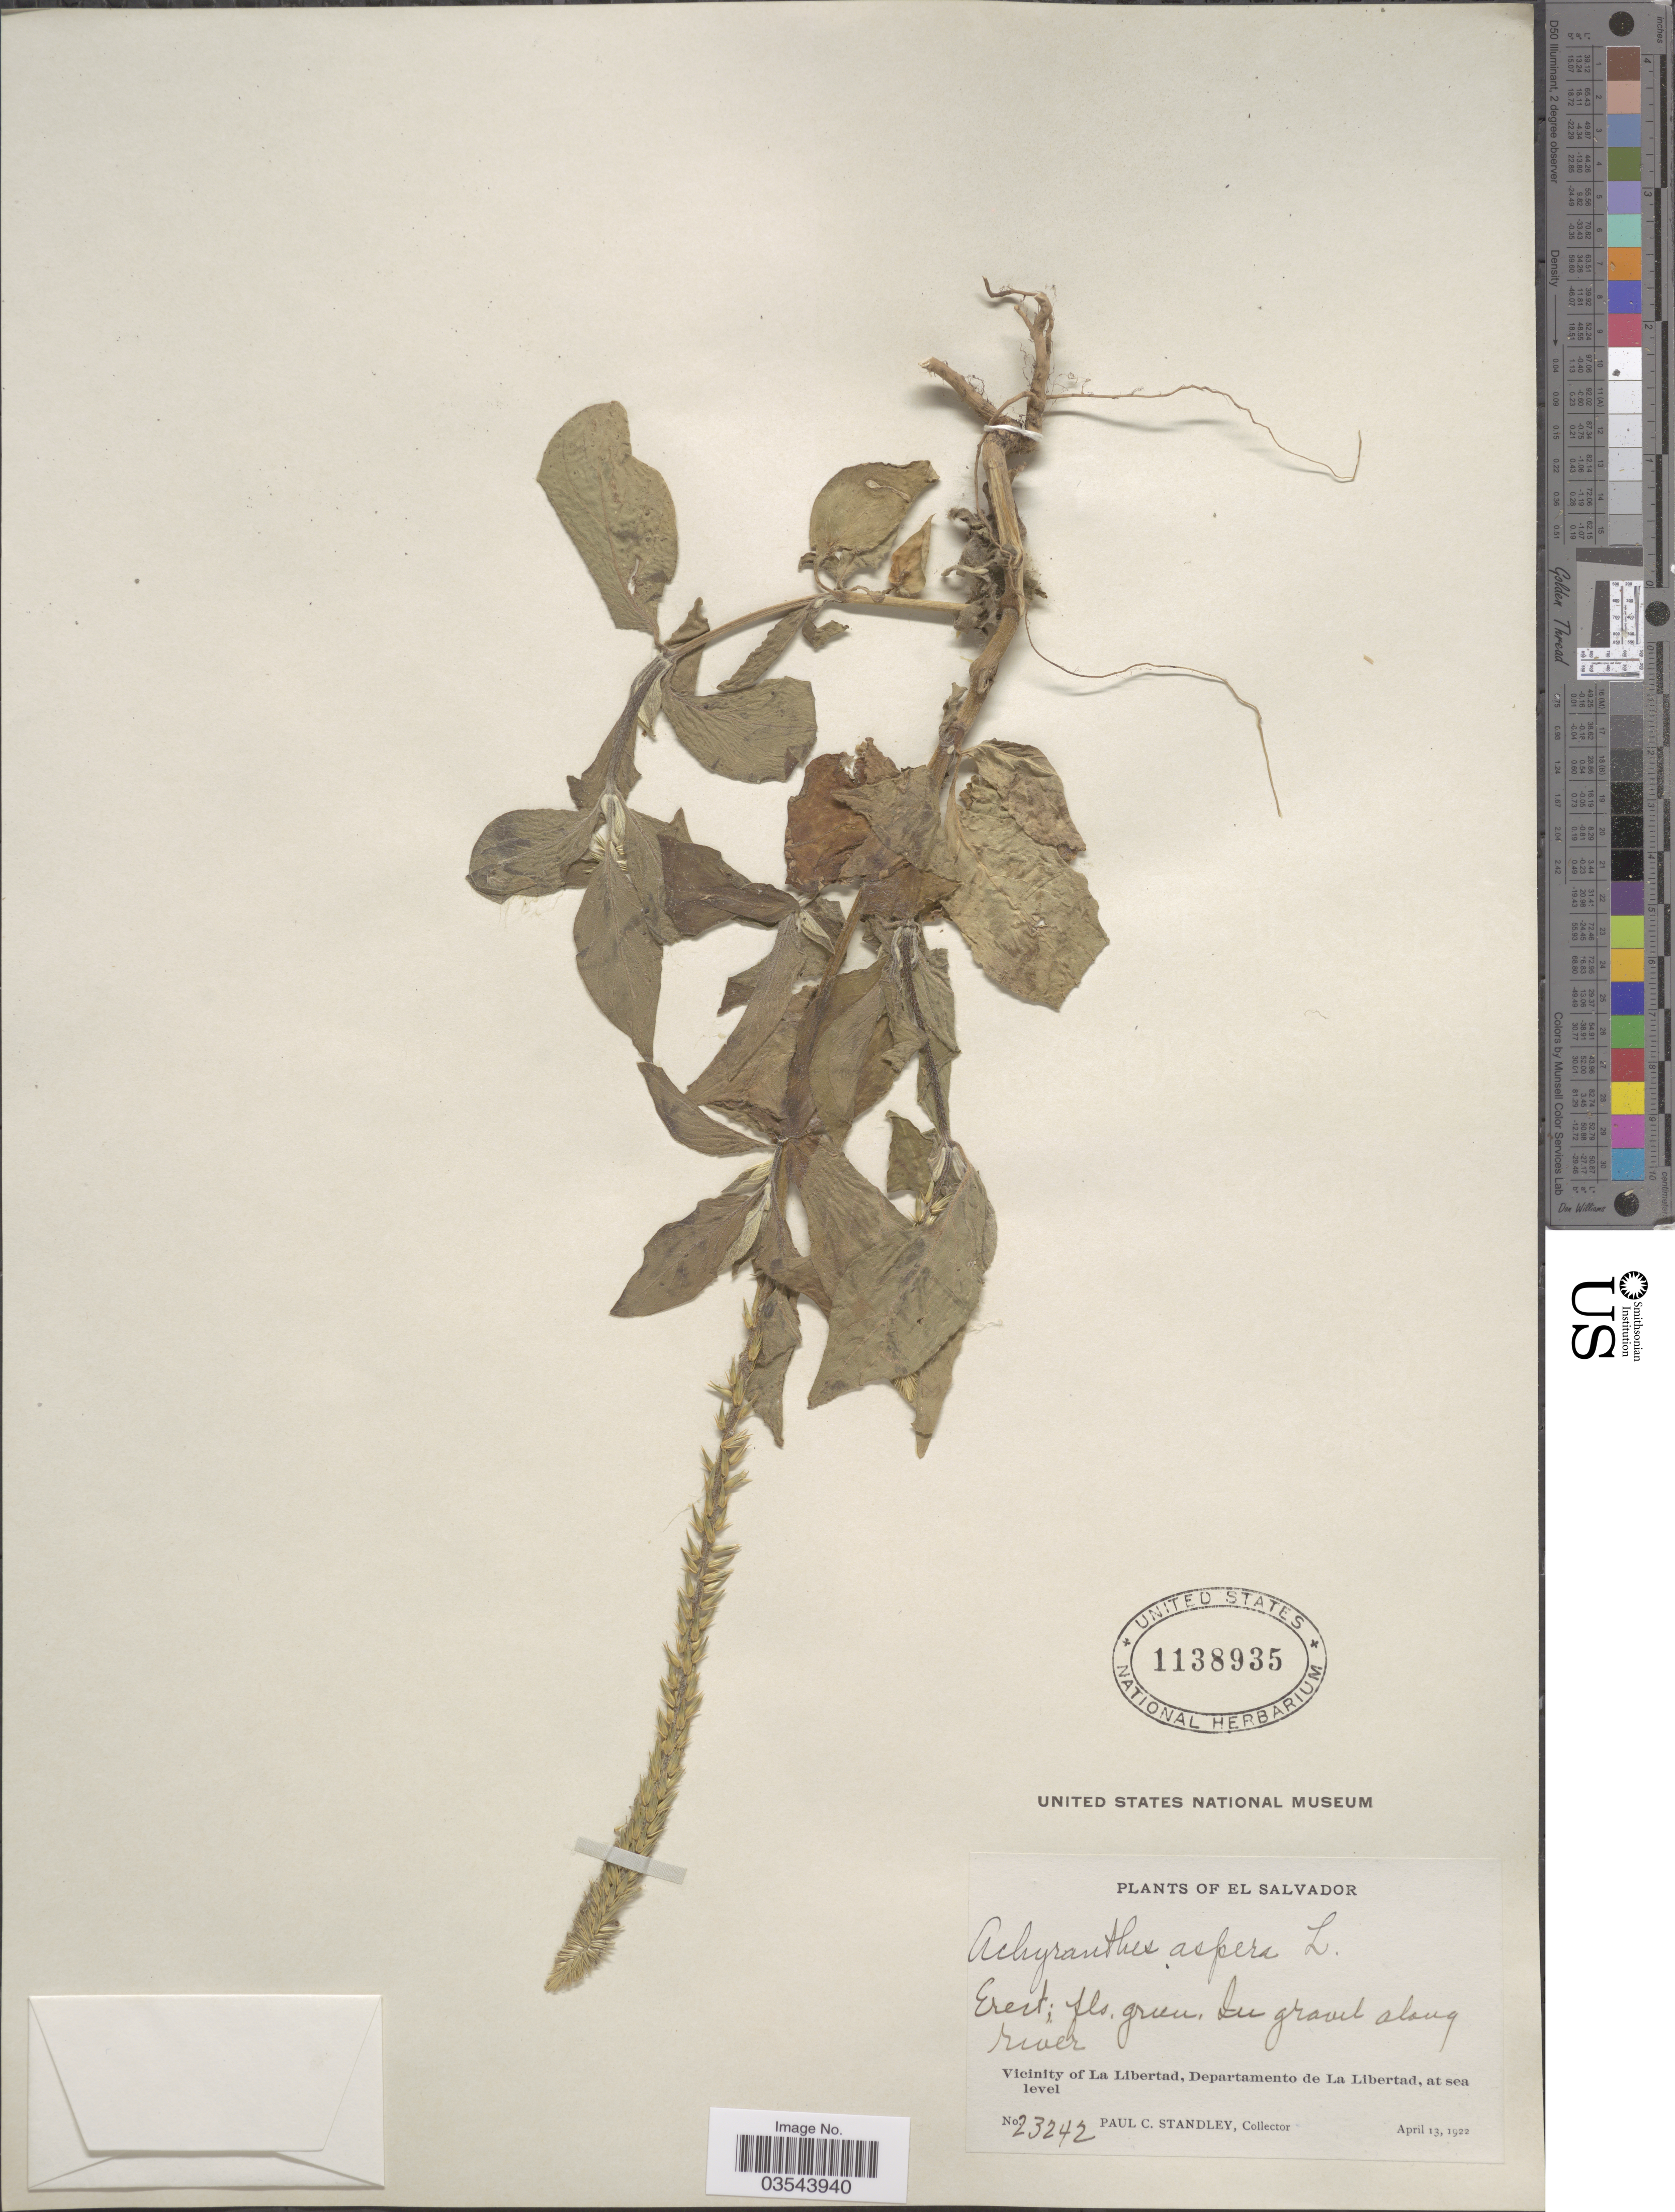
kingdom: Plantae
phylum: Tracheophyta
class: Magnoliopsida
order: Caryophyllales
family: Amaranthaceae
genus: Achyranthes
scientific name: Achyranthes aspera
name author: L.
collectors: P. C. Standley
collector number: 23242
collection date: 1922-04-13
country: El Salvador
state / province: La Libertad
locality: In gravel along river. Vicinity of La Libertad, Departamento de La Libertad.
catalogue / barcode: US 1138935